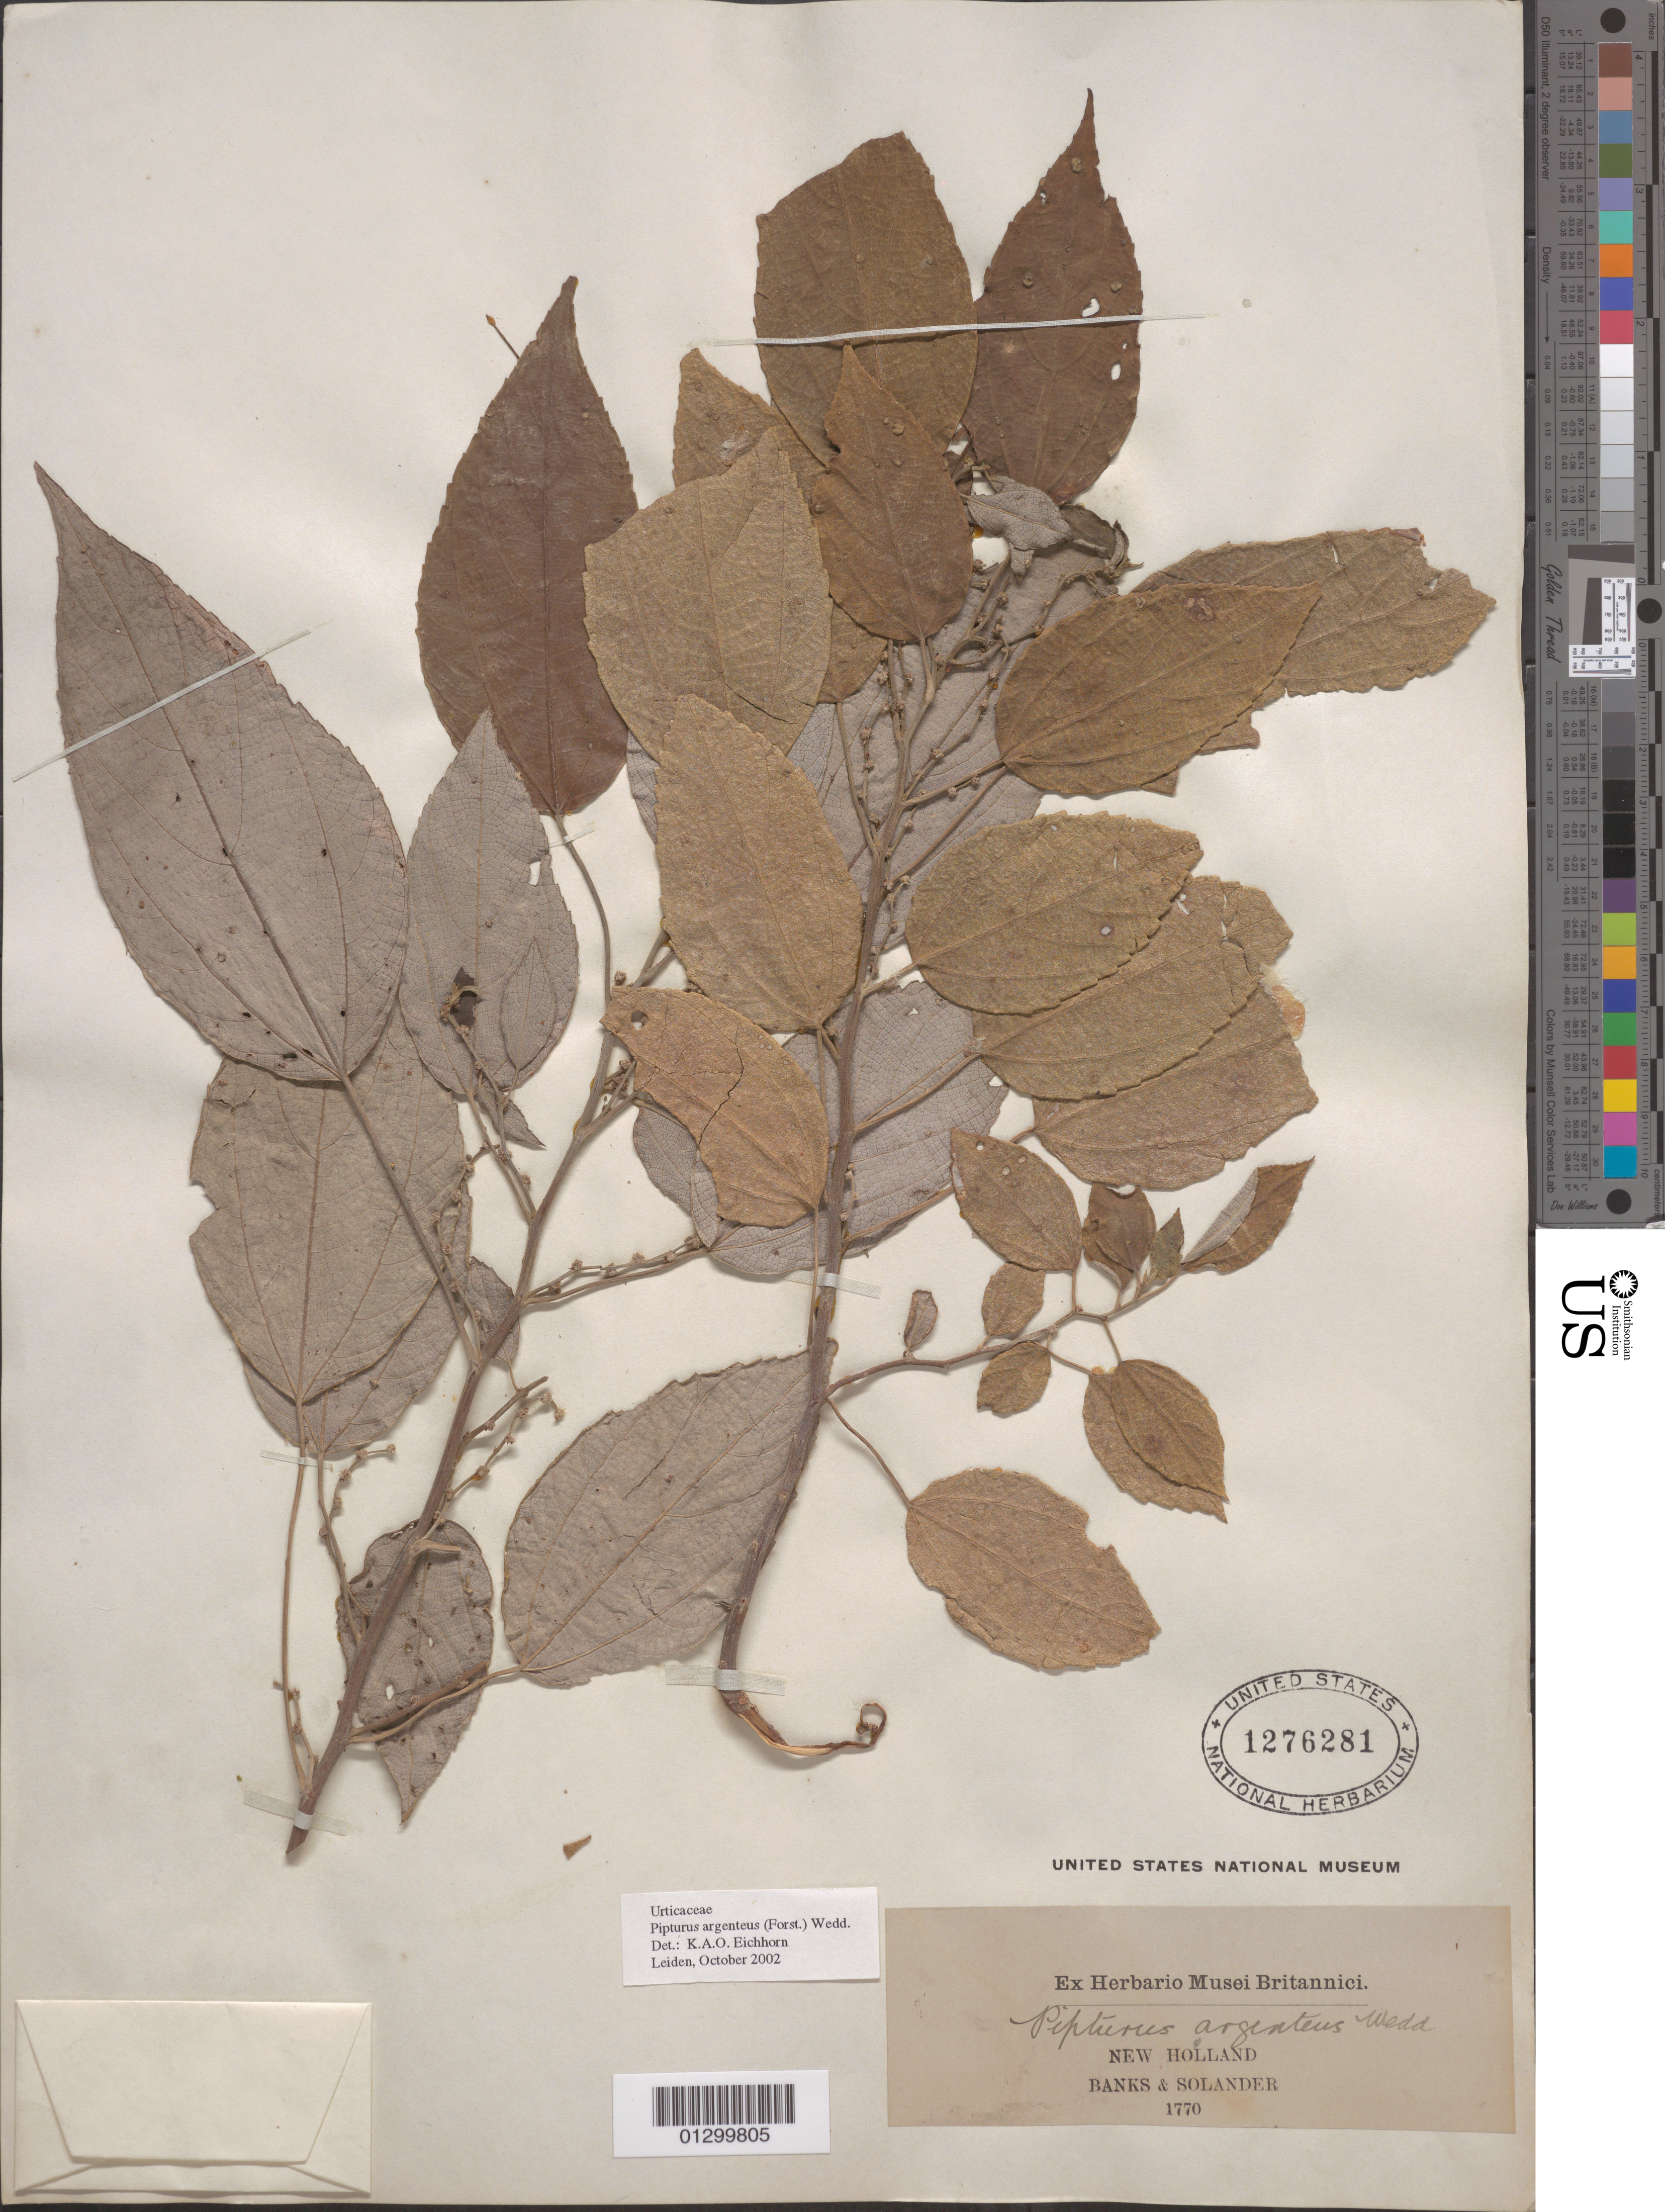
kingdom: Plantae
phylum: Tracheophyta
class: Magnoliopsida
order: Rosales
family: Urticaceae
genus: Pipturus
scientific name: Pipturus argenteus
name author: (G. Forst.) Wedd.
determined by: Eichhorn, K.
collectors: J. Banks & D. C. Solander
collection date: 1768/1771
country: Australia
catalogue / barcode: US 1276281